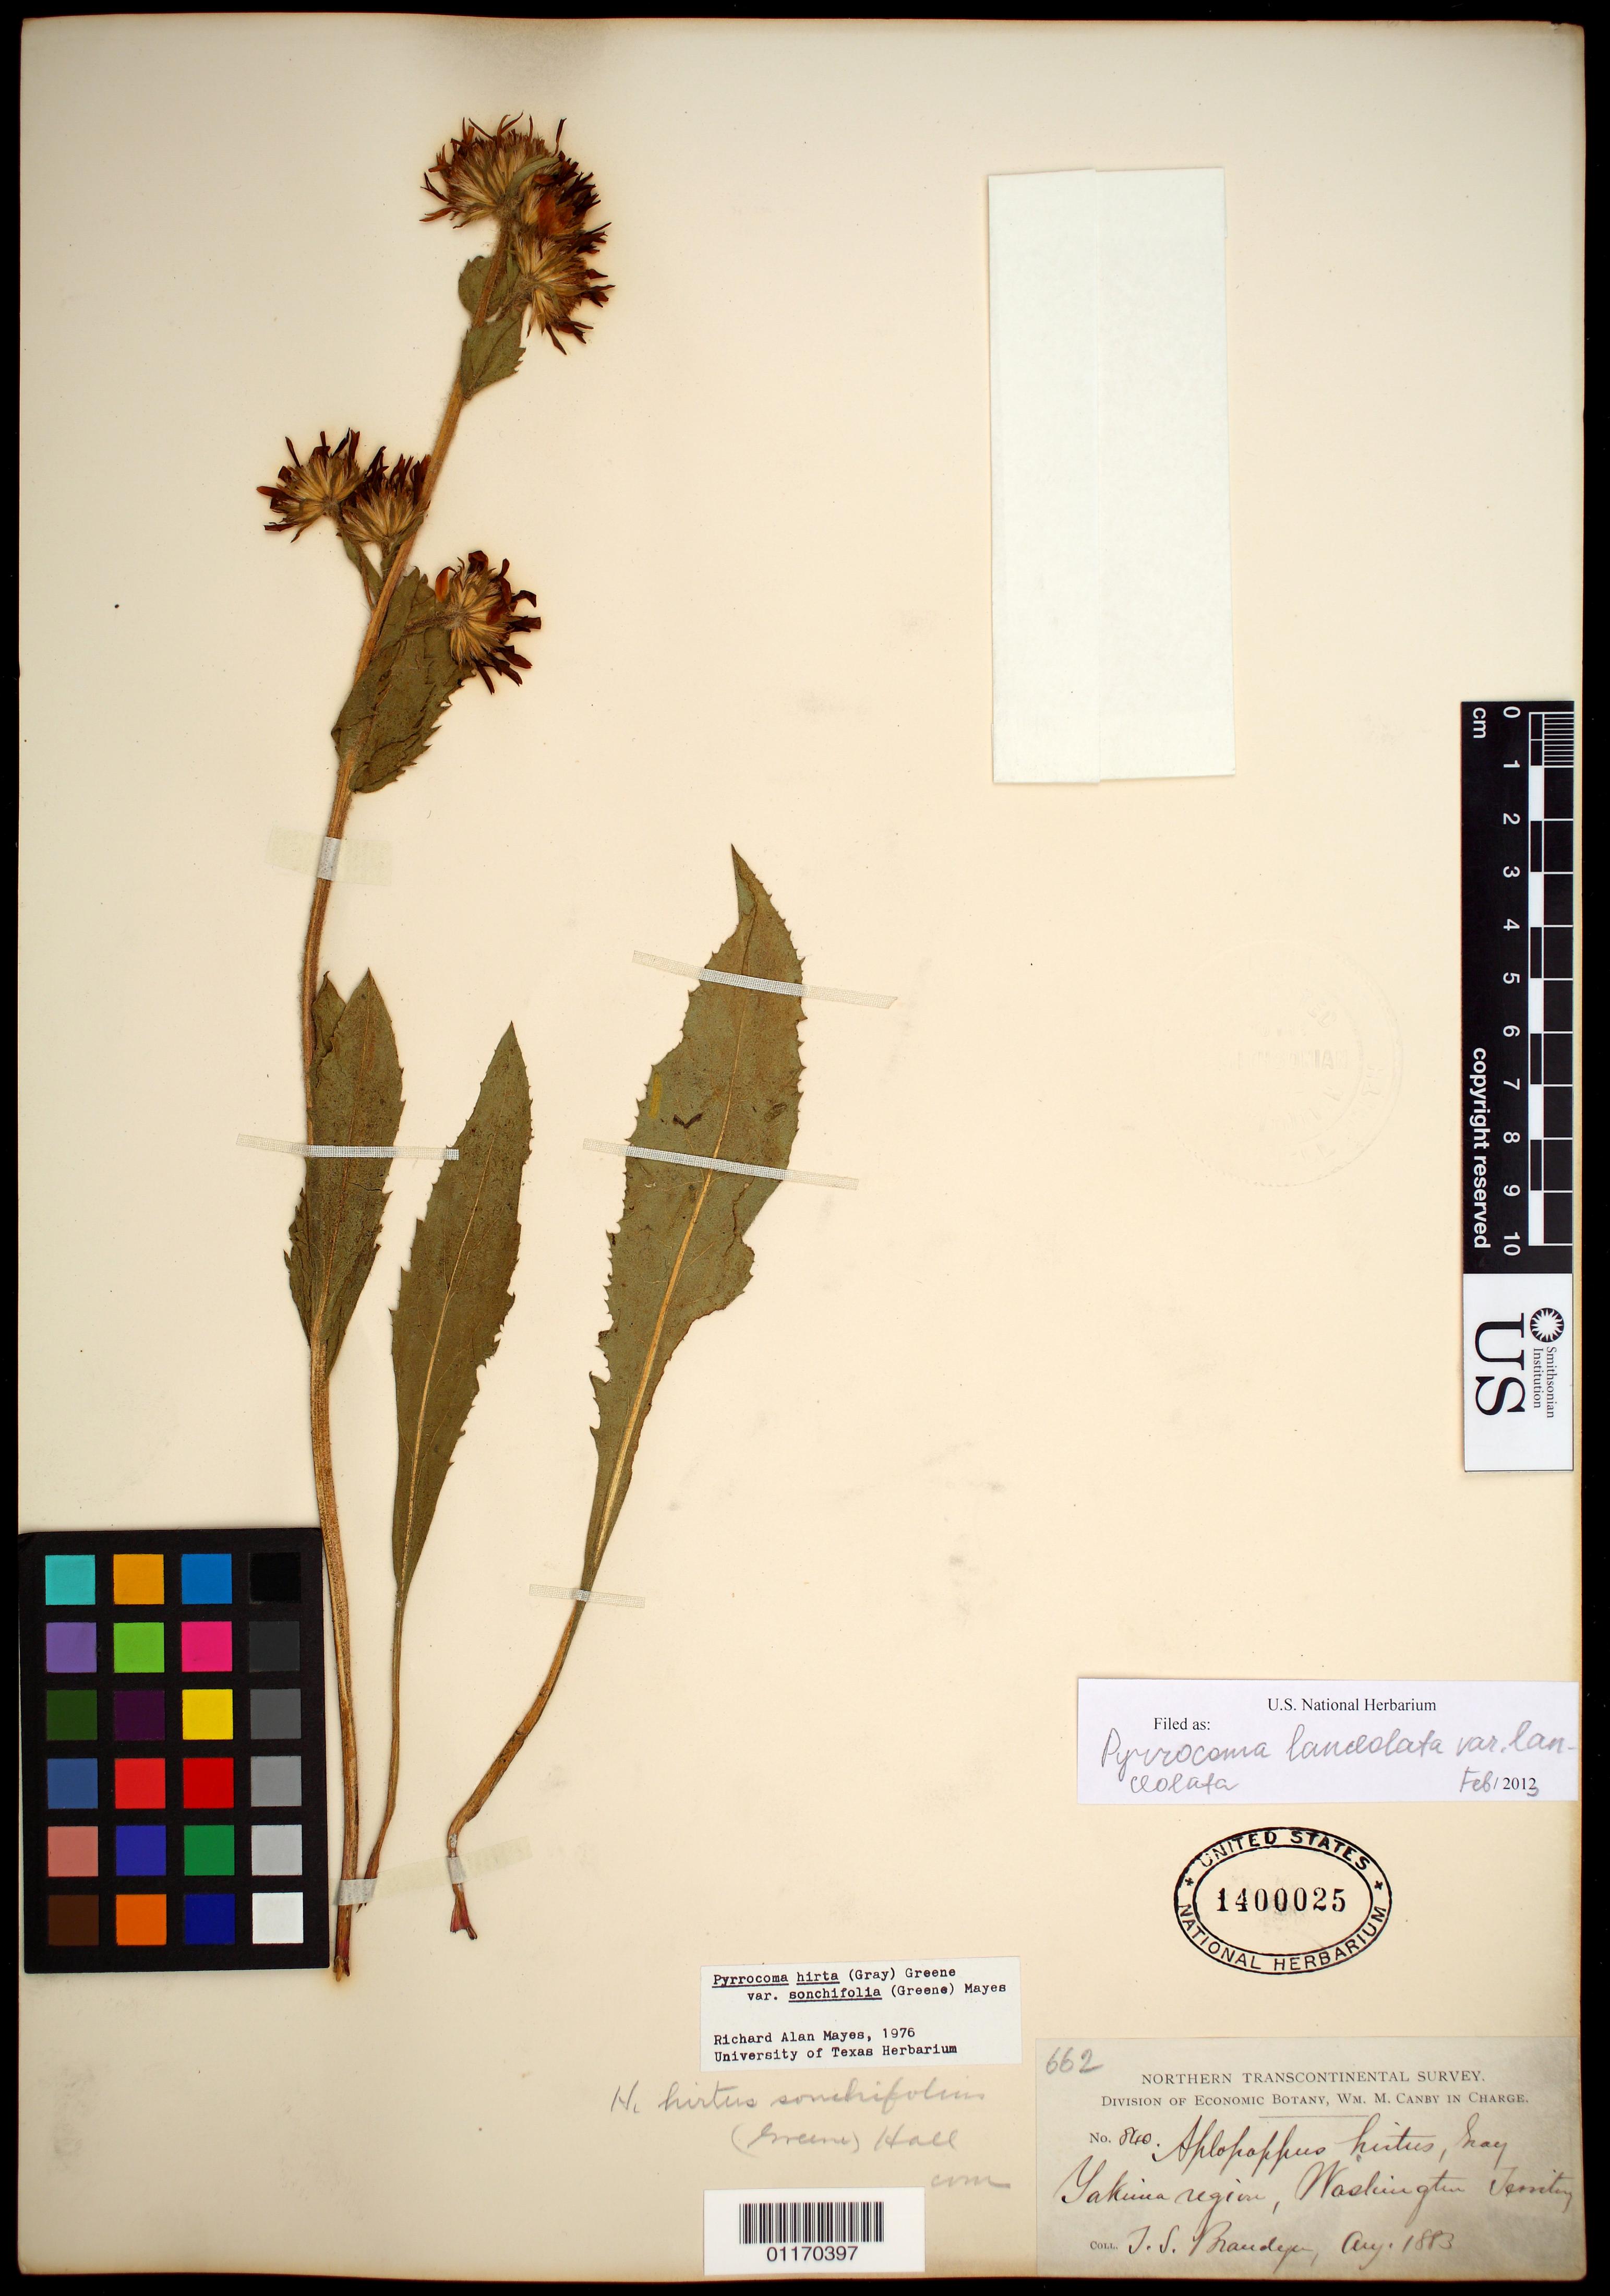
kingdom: Plantae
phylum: Tracheophyta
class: Magnoliopsida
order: Asterales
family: Asteraceae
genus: Pyrrocoma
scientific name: Pyrrocoma lanceolata var. lanceolata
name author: (Hook.) Greene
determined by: Mayes, R. A.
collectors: J. Wolf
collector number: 474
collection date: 1873-09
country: United States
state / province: Colorado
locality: San Luis Valley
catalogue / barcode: US 77504